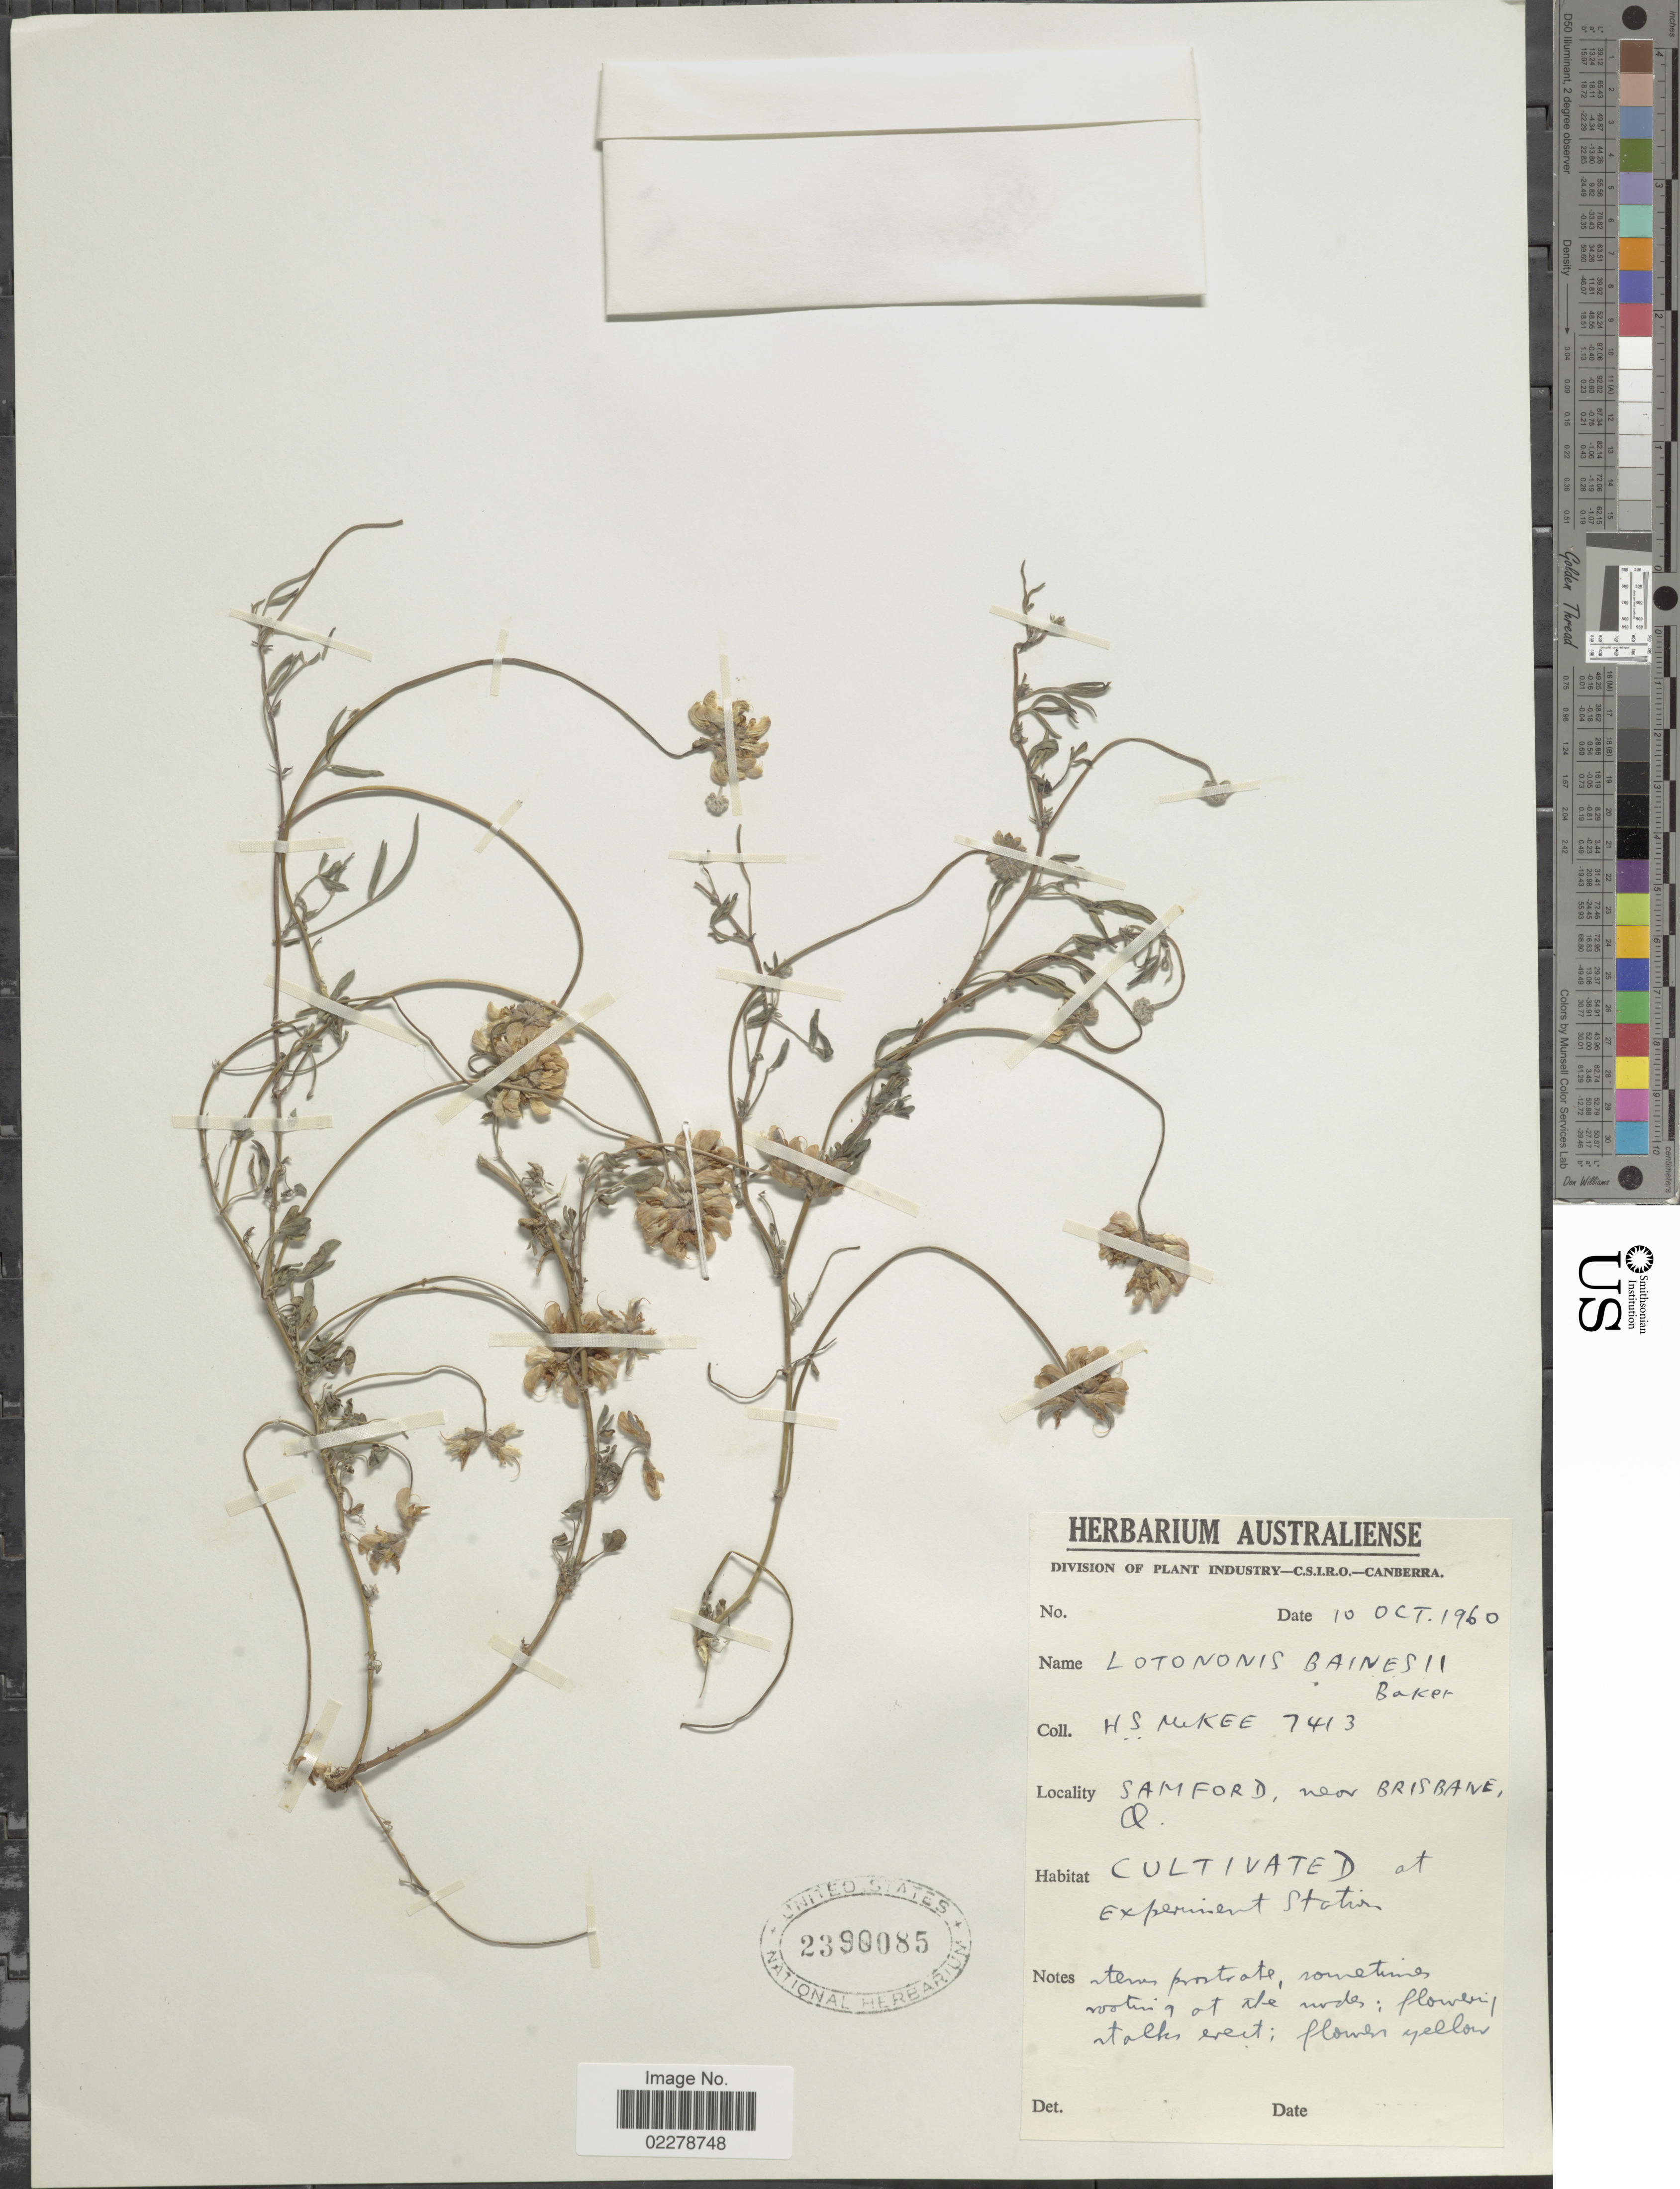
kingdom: Plantae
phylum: Tracheophyta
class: Magnoliopsida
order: Fabales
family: Fabaceae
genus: Lotononis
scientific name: Lotononis bainesii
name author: Baker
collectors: H. S. McKee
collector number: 7413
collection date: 1960-10-10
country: Australia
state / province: Queensland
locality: Samford, near Brisbane, Q.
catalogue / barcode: US 2390085